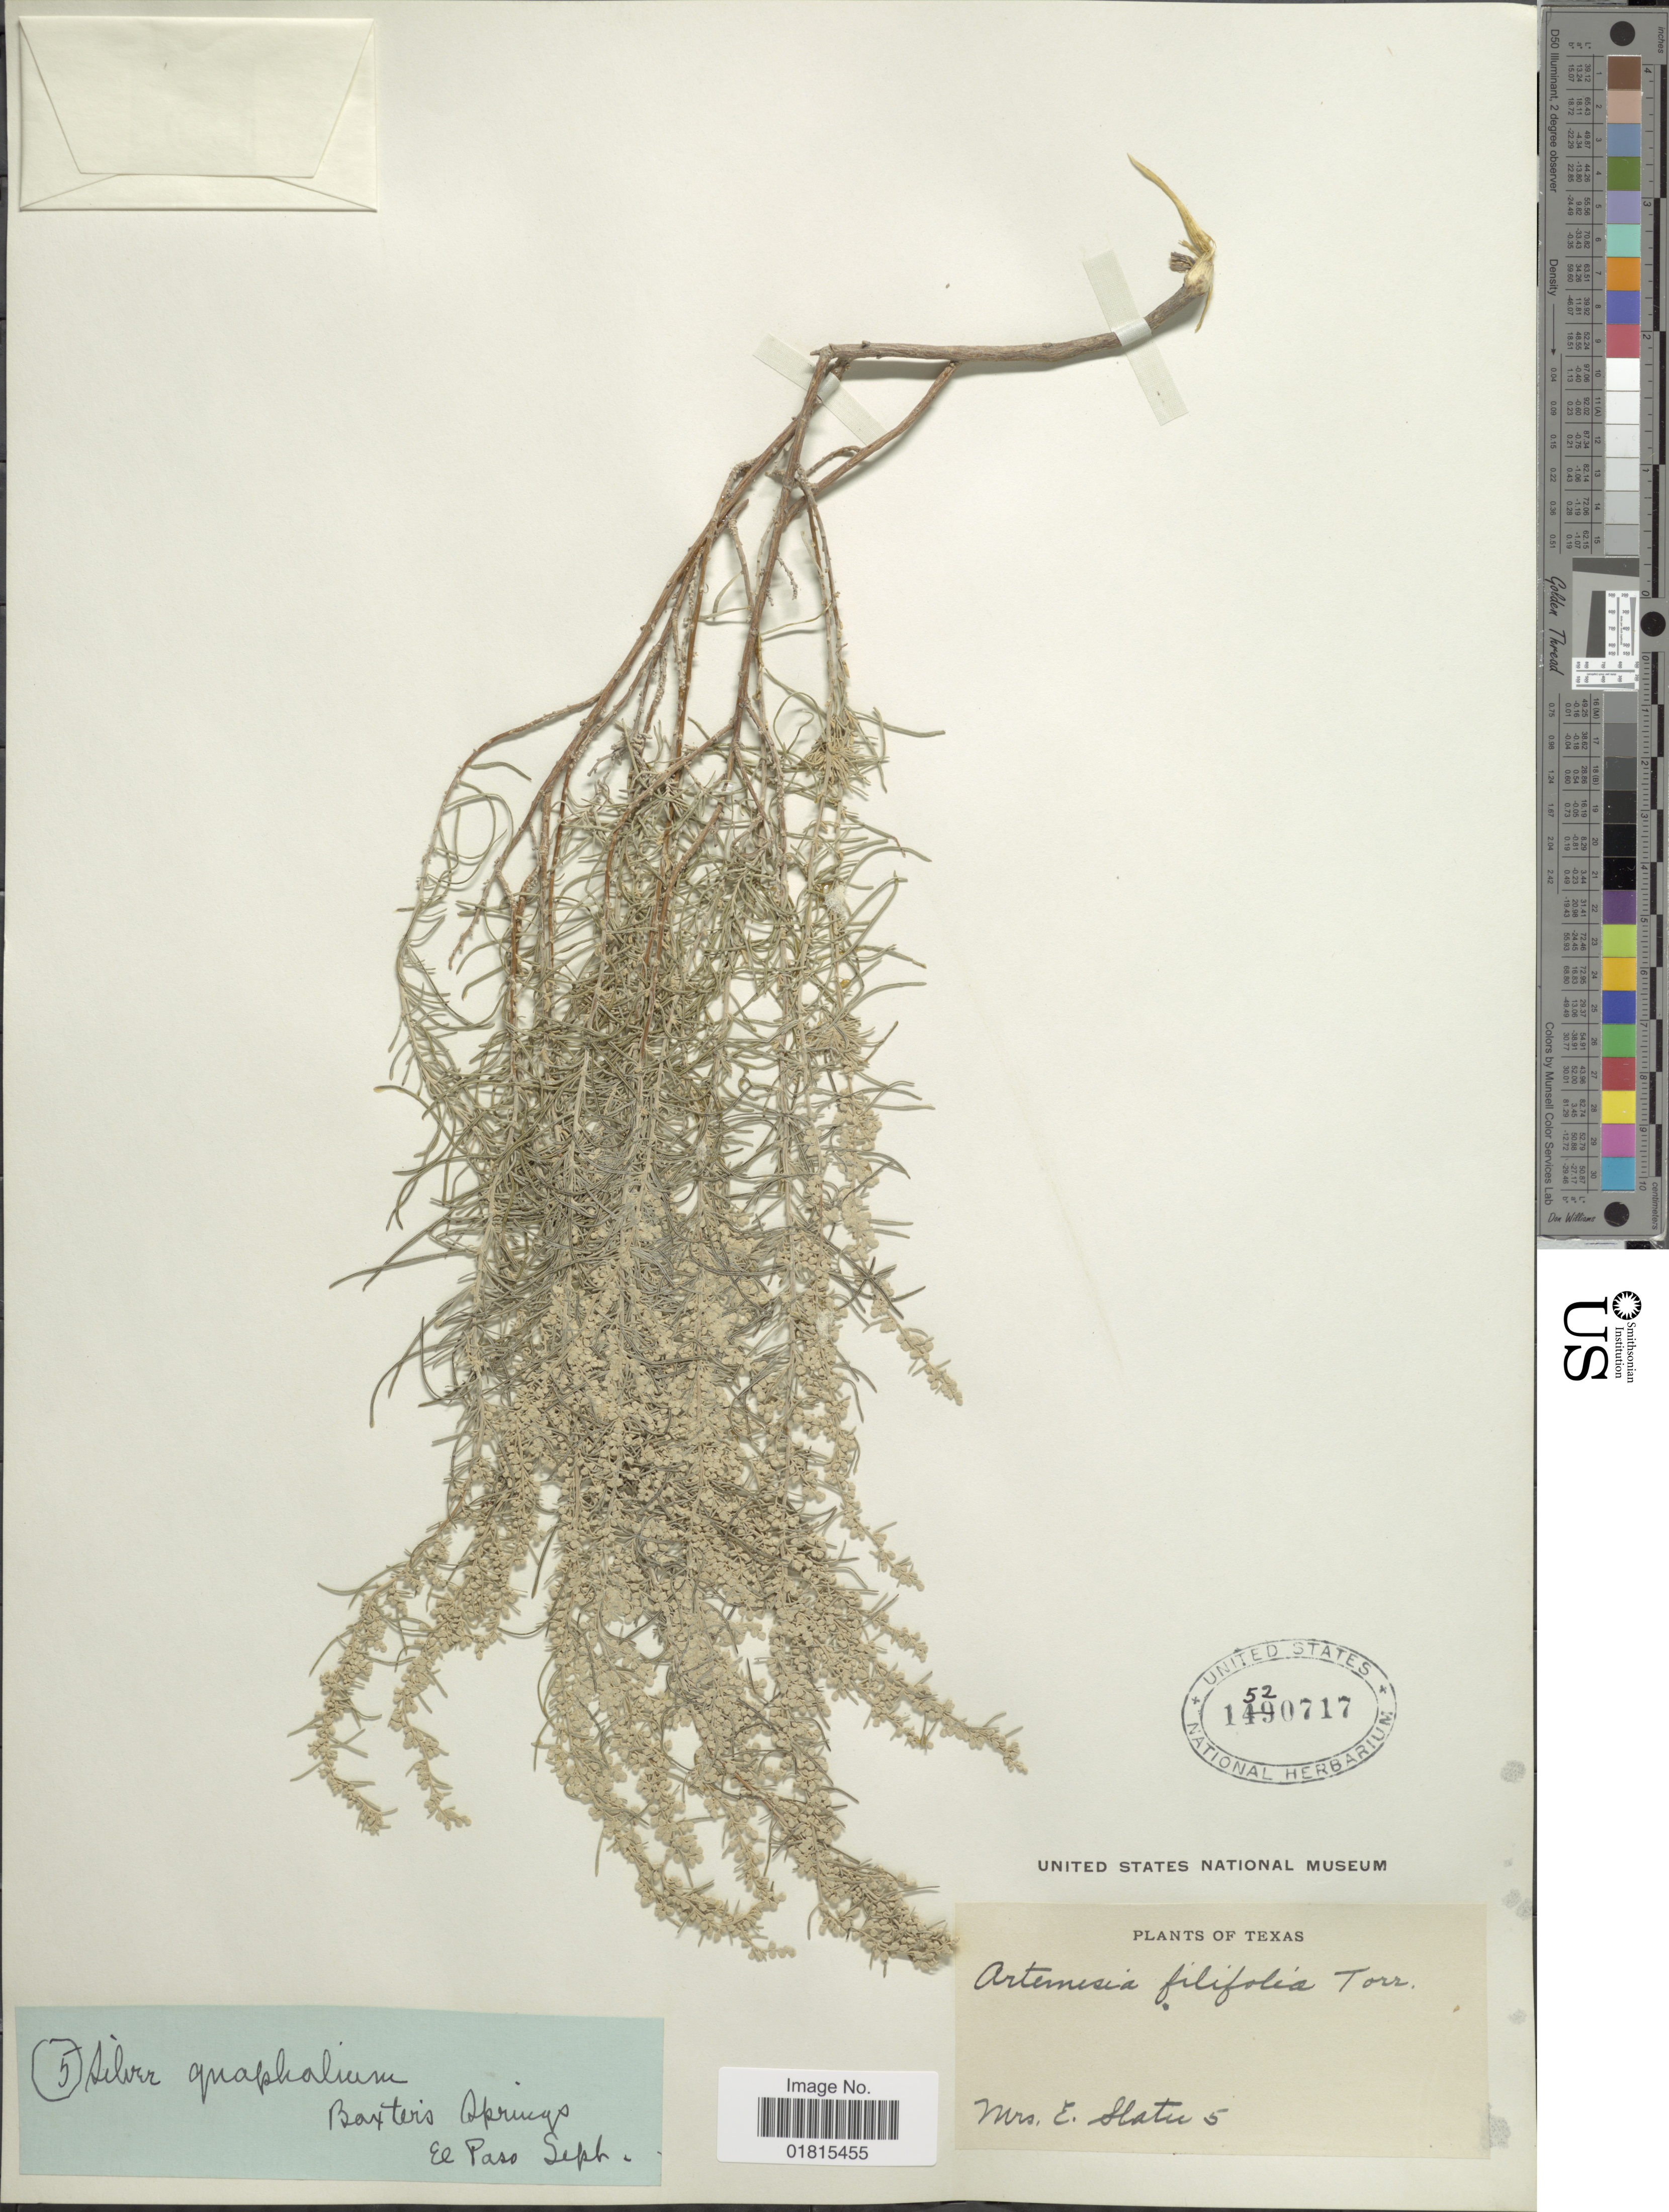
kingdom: Plantae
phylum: Tracheophyta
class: Magnoliopsida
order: Asterales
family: Asteraceae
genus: Artemisia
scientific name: Artemisia filifolia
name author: Torr.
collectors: E. Slater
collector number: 5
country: United States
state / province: Texas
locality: Baxter's Springs, El Paso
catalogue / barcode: US 1520717